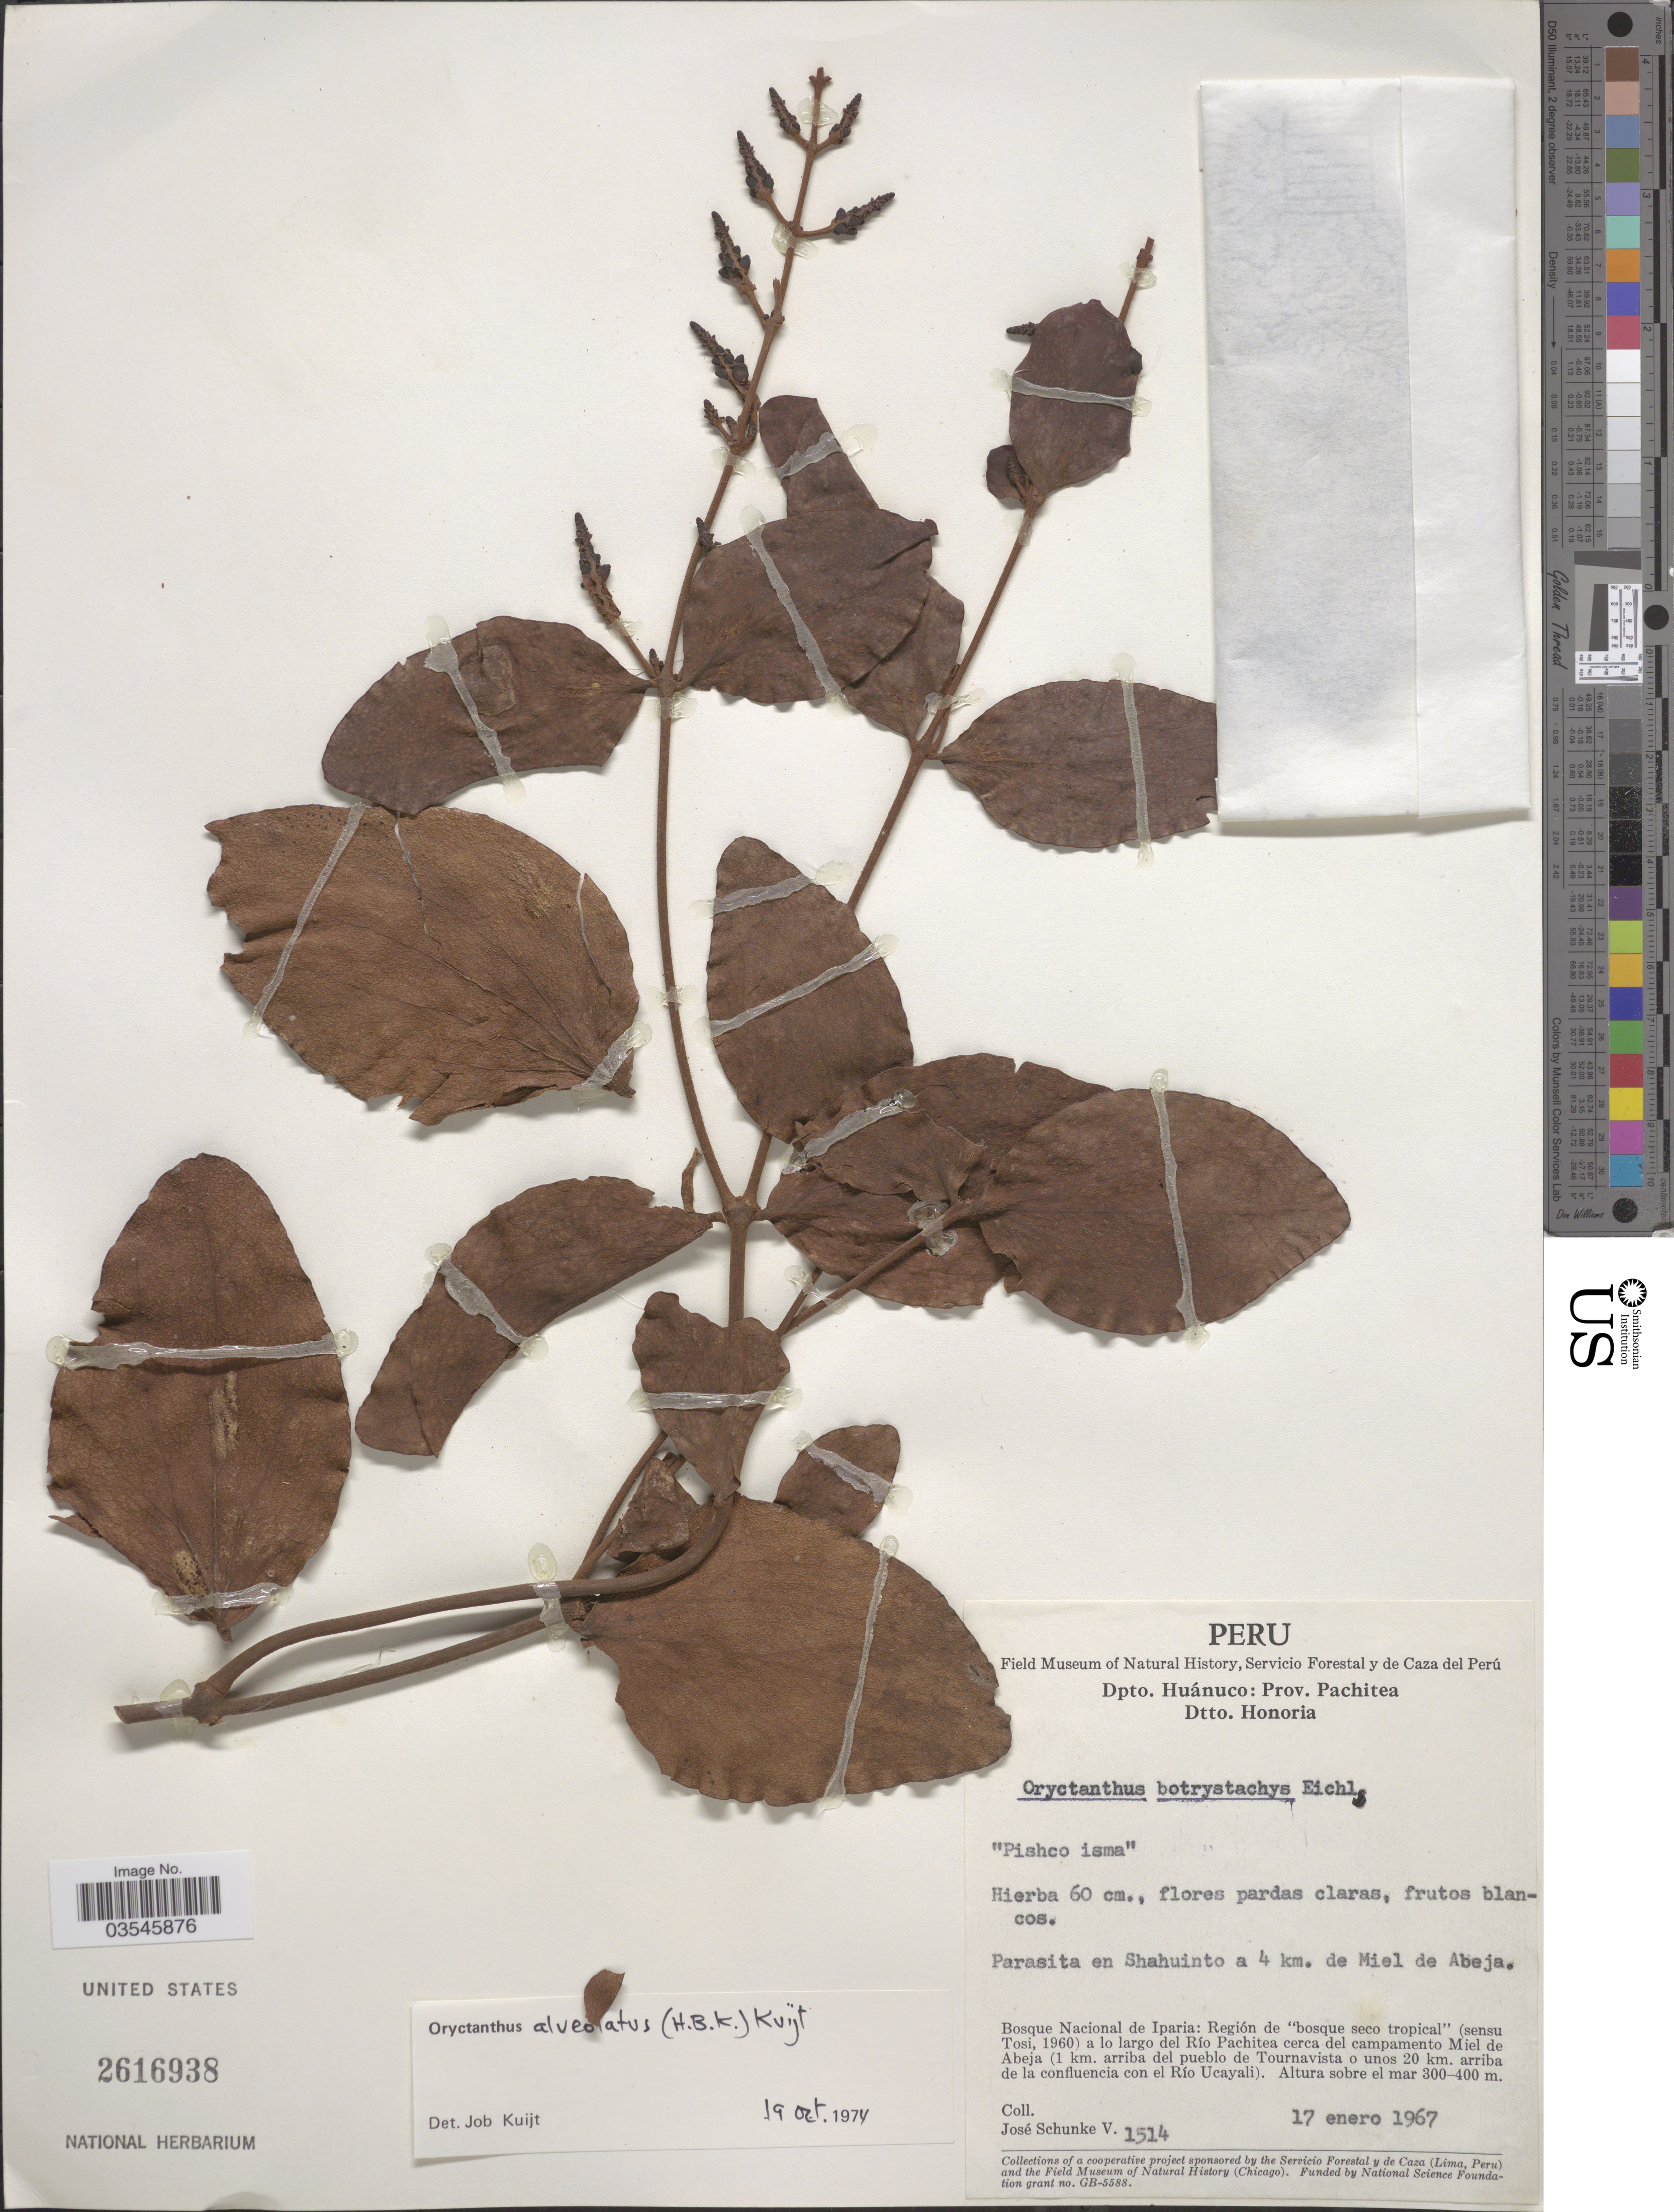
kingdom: Plantae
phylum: Tracheophyta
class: Magnoliopsida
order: Santalales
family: Loranthaceae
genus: Oryctanthus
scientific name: Oryctanthus alveolatus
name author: (Kunth) Kuijt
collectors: J. Schunke Vigo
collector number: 1514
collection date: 1967-01-17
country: Peru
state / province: Huánuco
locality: Dpto. Huánuco: Prov. Pachitea. Dtto. Honoria. Shahuinto a 4 km. de Miel de Abeja. Bosque Nacional de Iparia: Región de "bosque seco tropical" a lo largo del Río Pachitea cerca del campamento Miel de Abeja (1 km. arriba del pueblo de Tournavista o unos 20 km. arriba de la confluencia con el Río Ucayali).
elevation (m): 300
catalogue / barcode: US 2616938